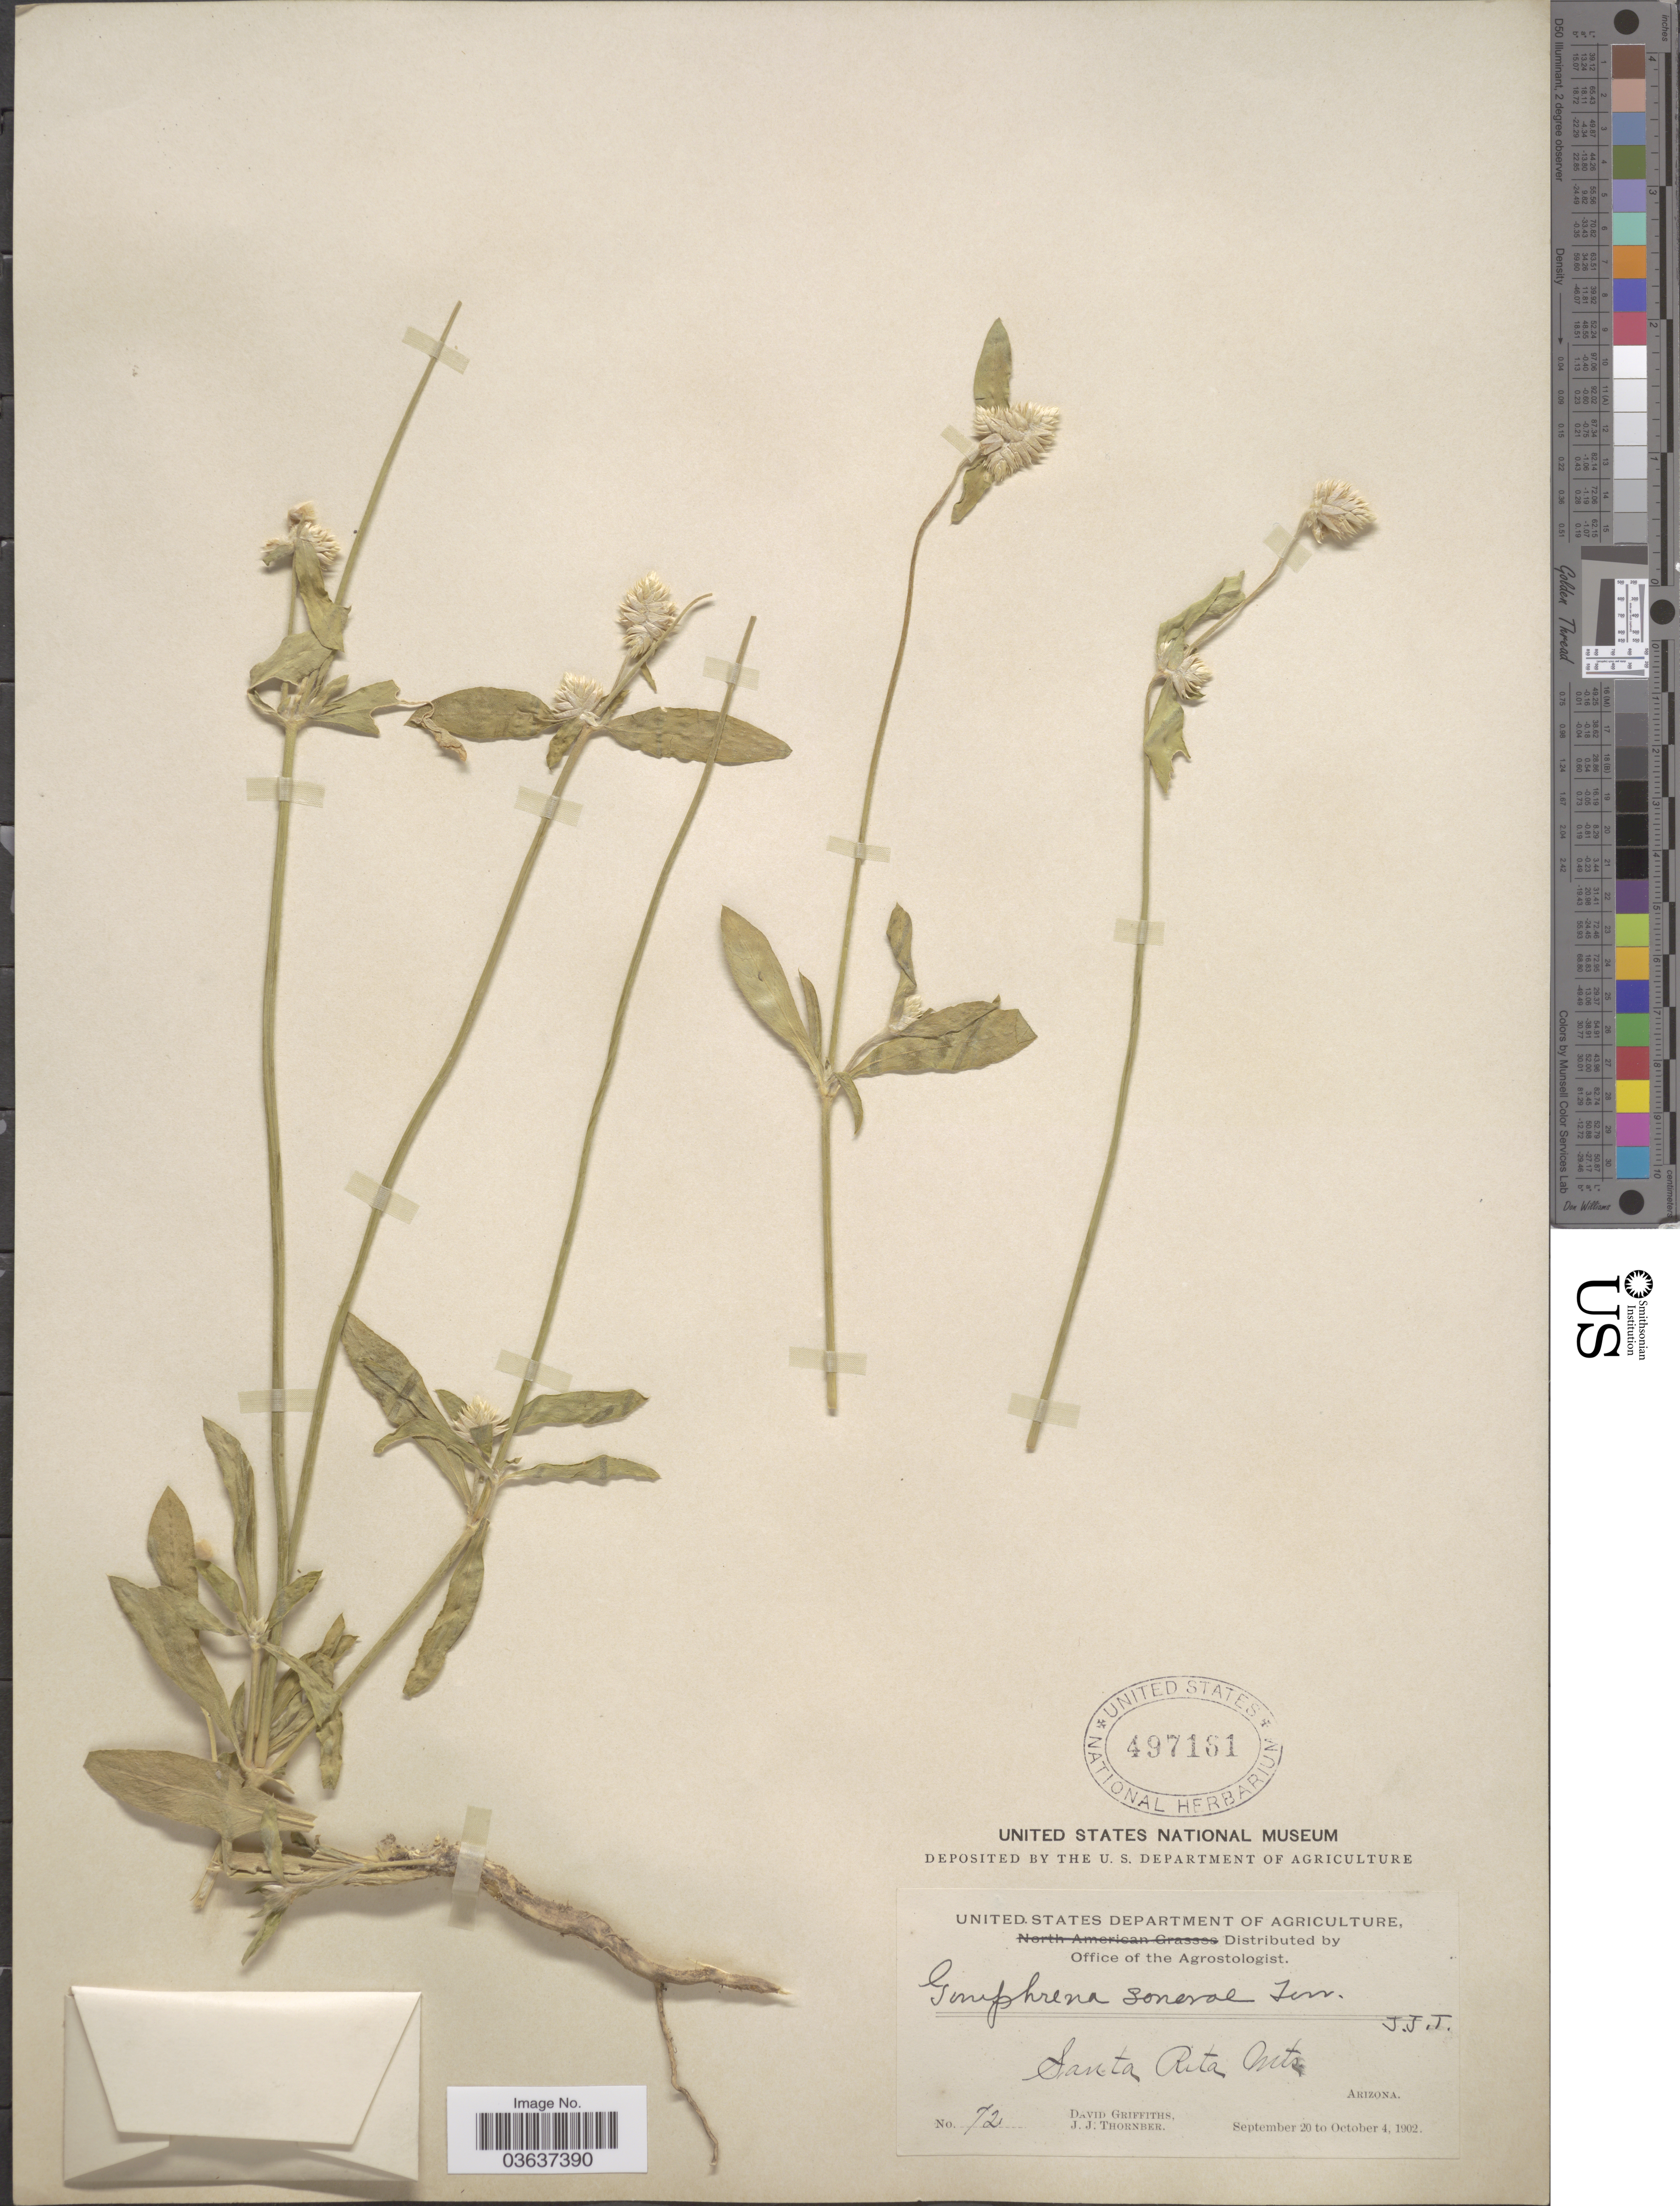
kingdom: Plantae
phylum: Tracheophyta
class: Magnoliopsida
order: Caryophyllales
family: Amaranthaceae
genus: Gomphrena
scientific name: Gomphrena sonorae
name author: Torr. in Emory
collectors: D. Griffiths & J. Thornber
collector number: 72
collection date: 1902-09-20/1902-10-04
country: United States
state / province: Arizona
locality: Santa Rita Mts.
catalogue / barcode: US 497161